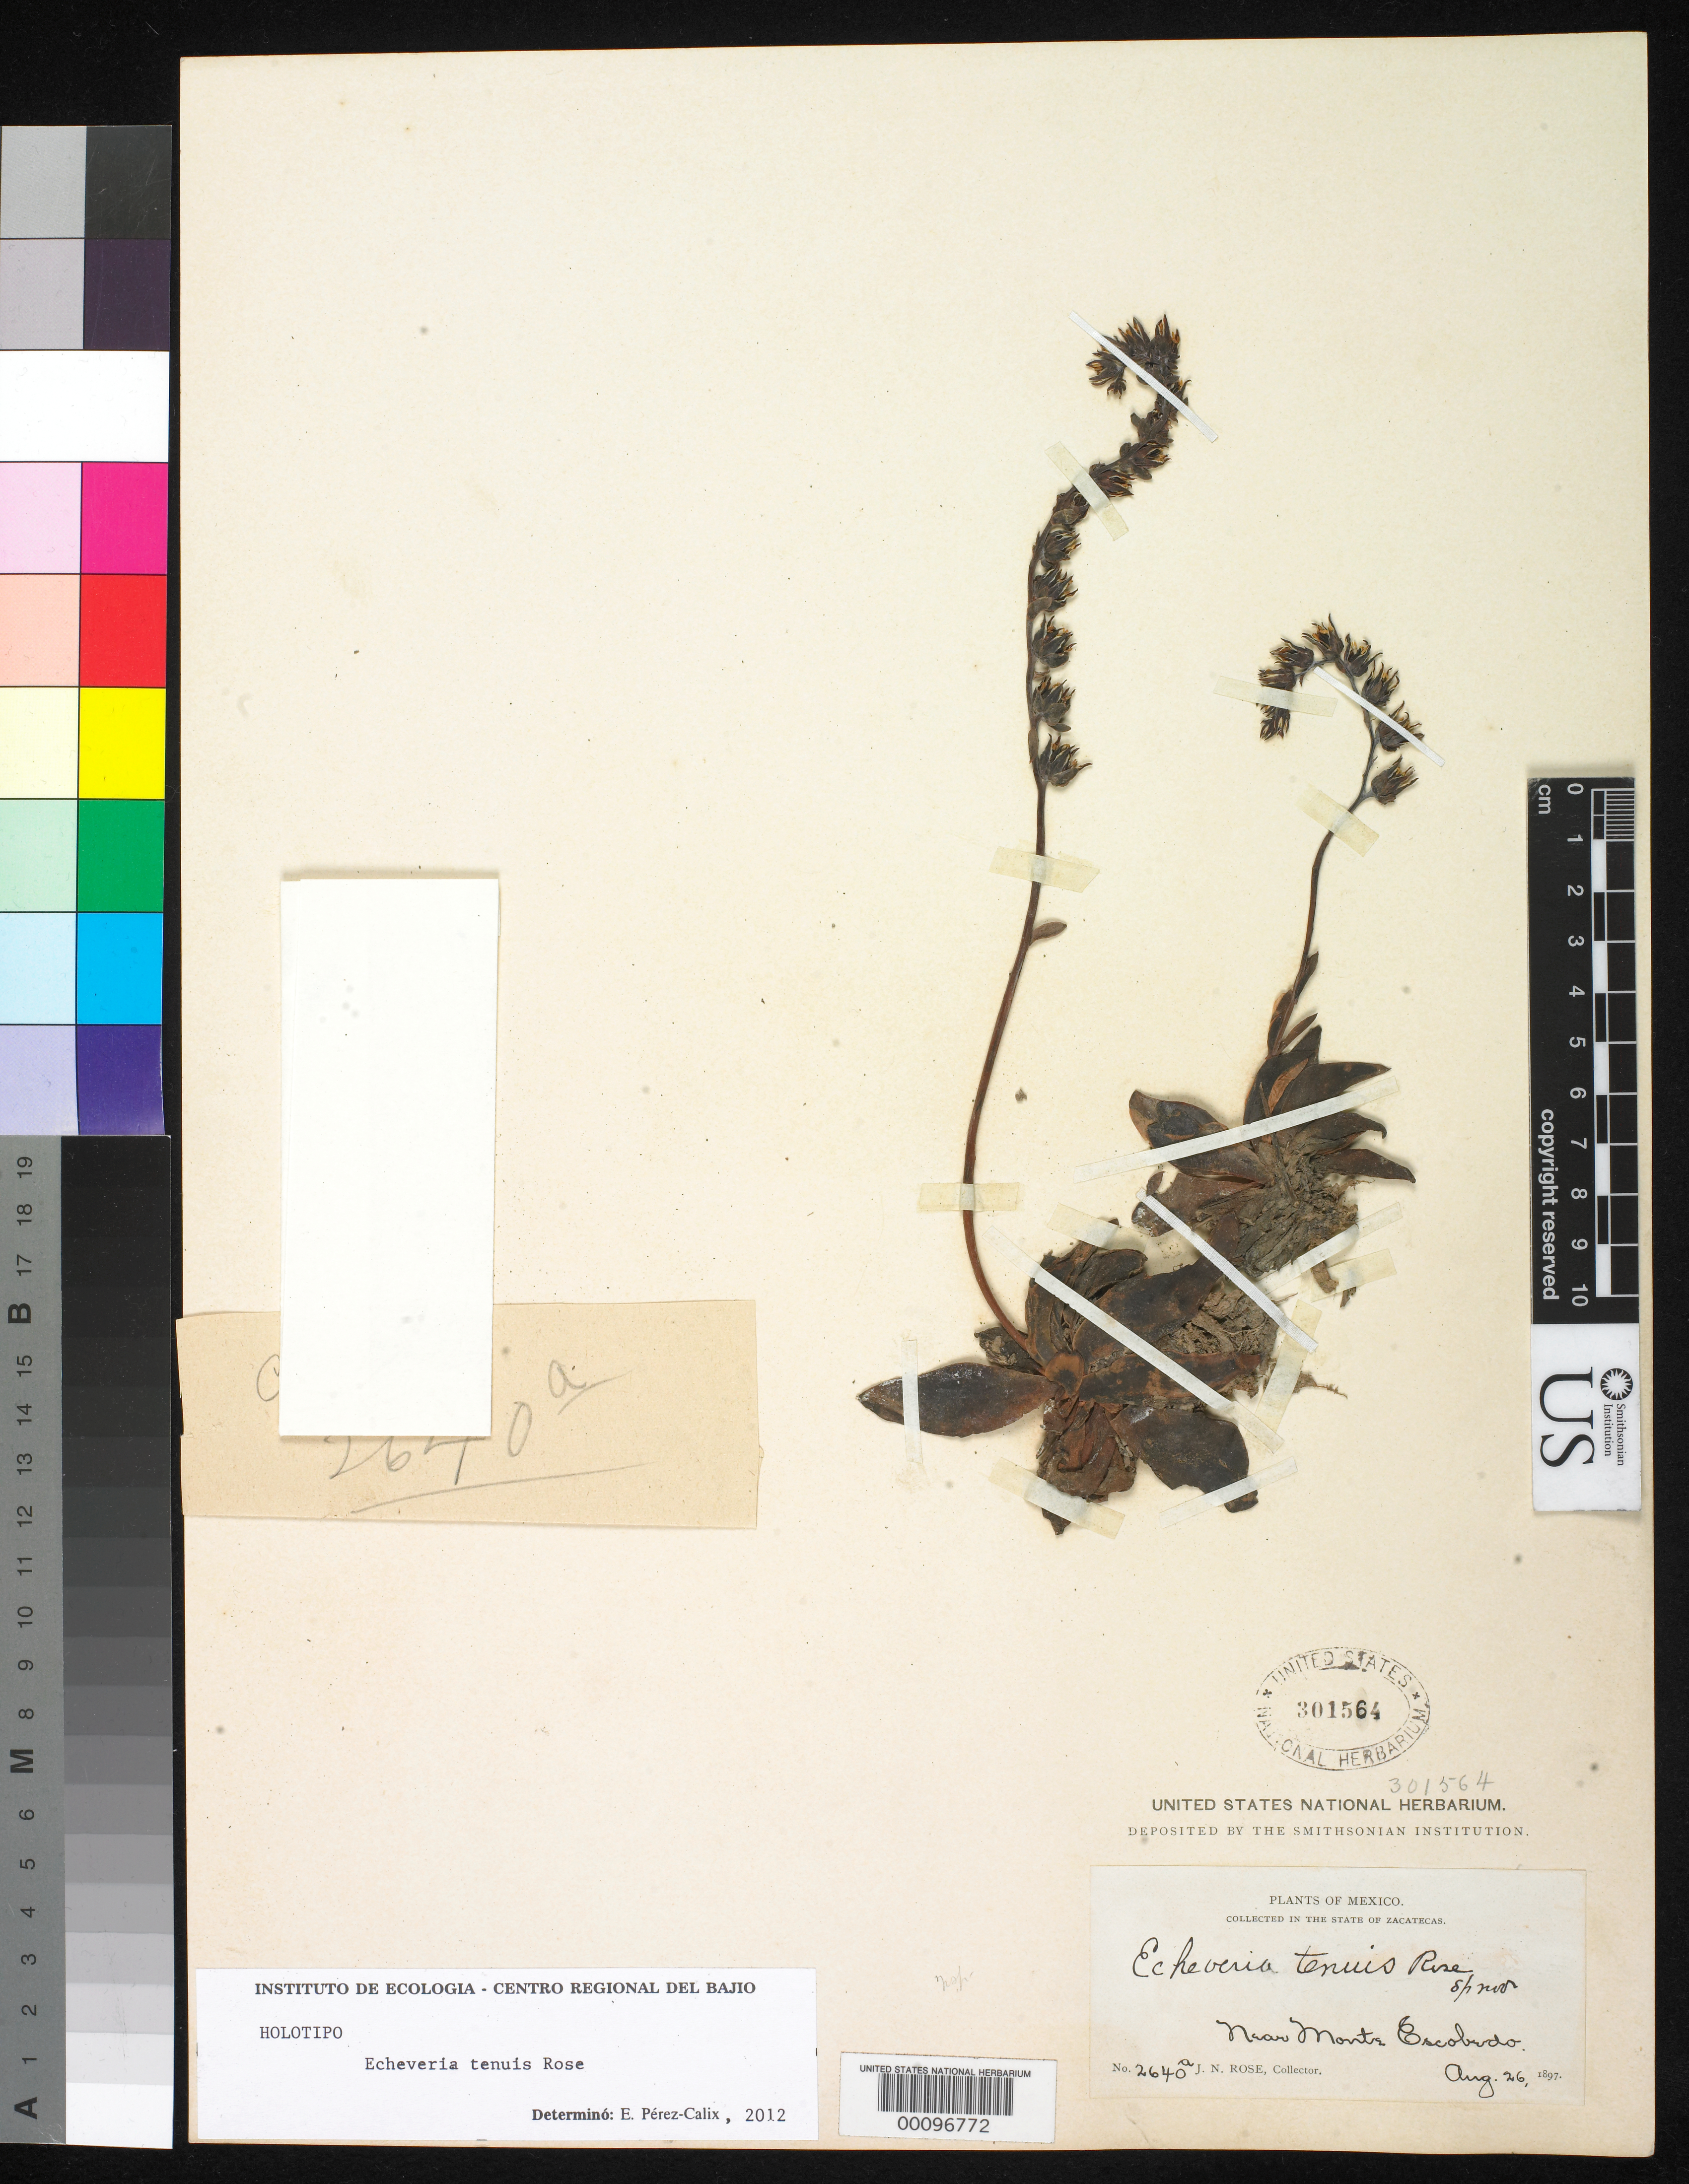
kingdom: Plantae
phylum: Tracheophyta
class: Magnoliopsida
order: Saxifragales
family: Crassulaceae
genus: Echeveria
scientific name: Echeveria tenuis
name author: Rose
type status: Holotype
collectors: J. N. Rose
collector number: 264a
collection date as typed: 26 Aug 1897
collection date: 1897-08-26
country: Mexico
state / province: Zacatecas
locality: Near Monte Escobedo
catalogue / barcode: US 301564